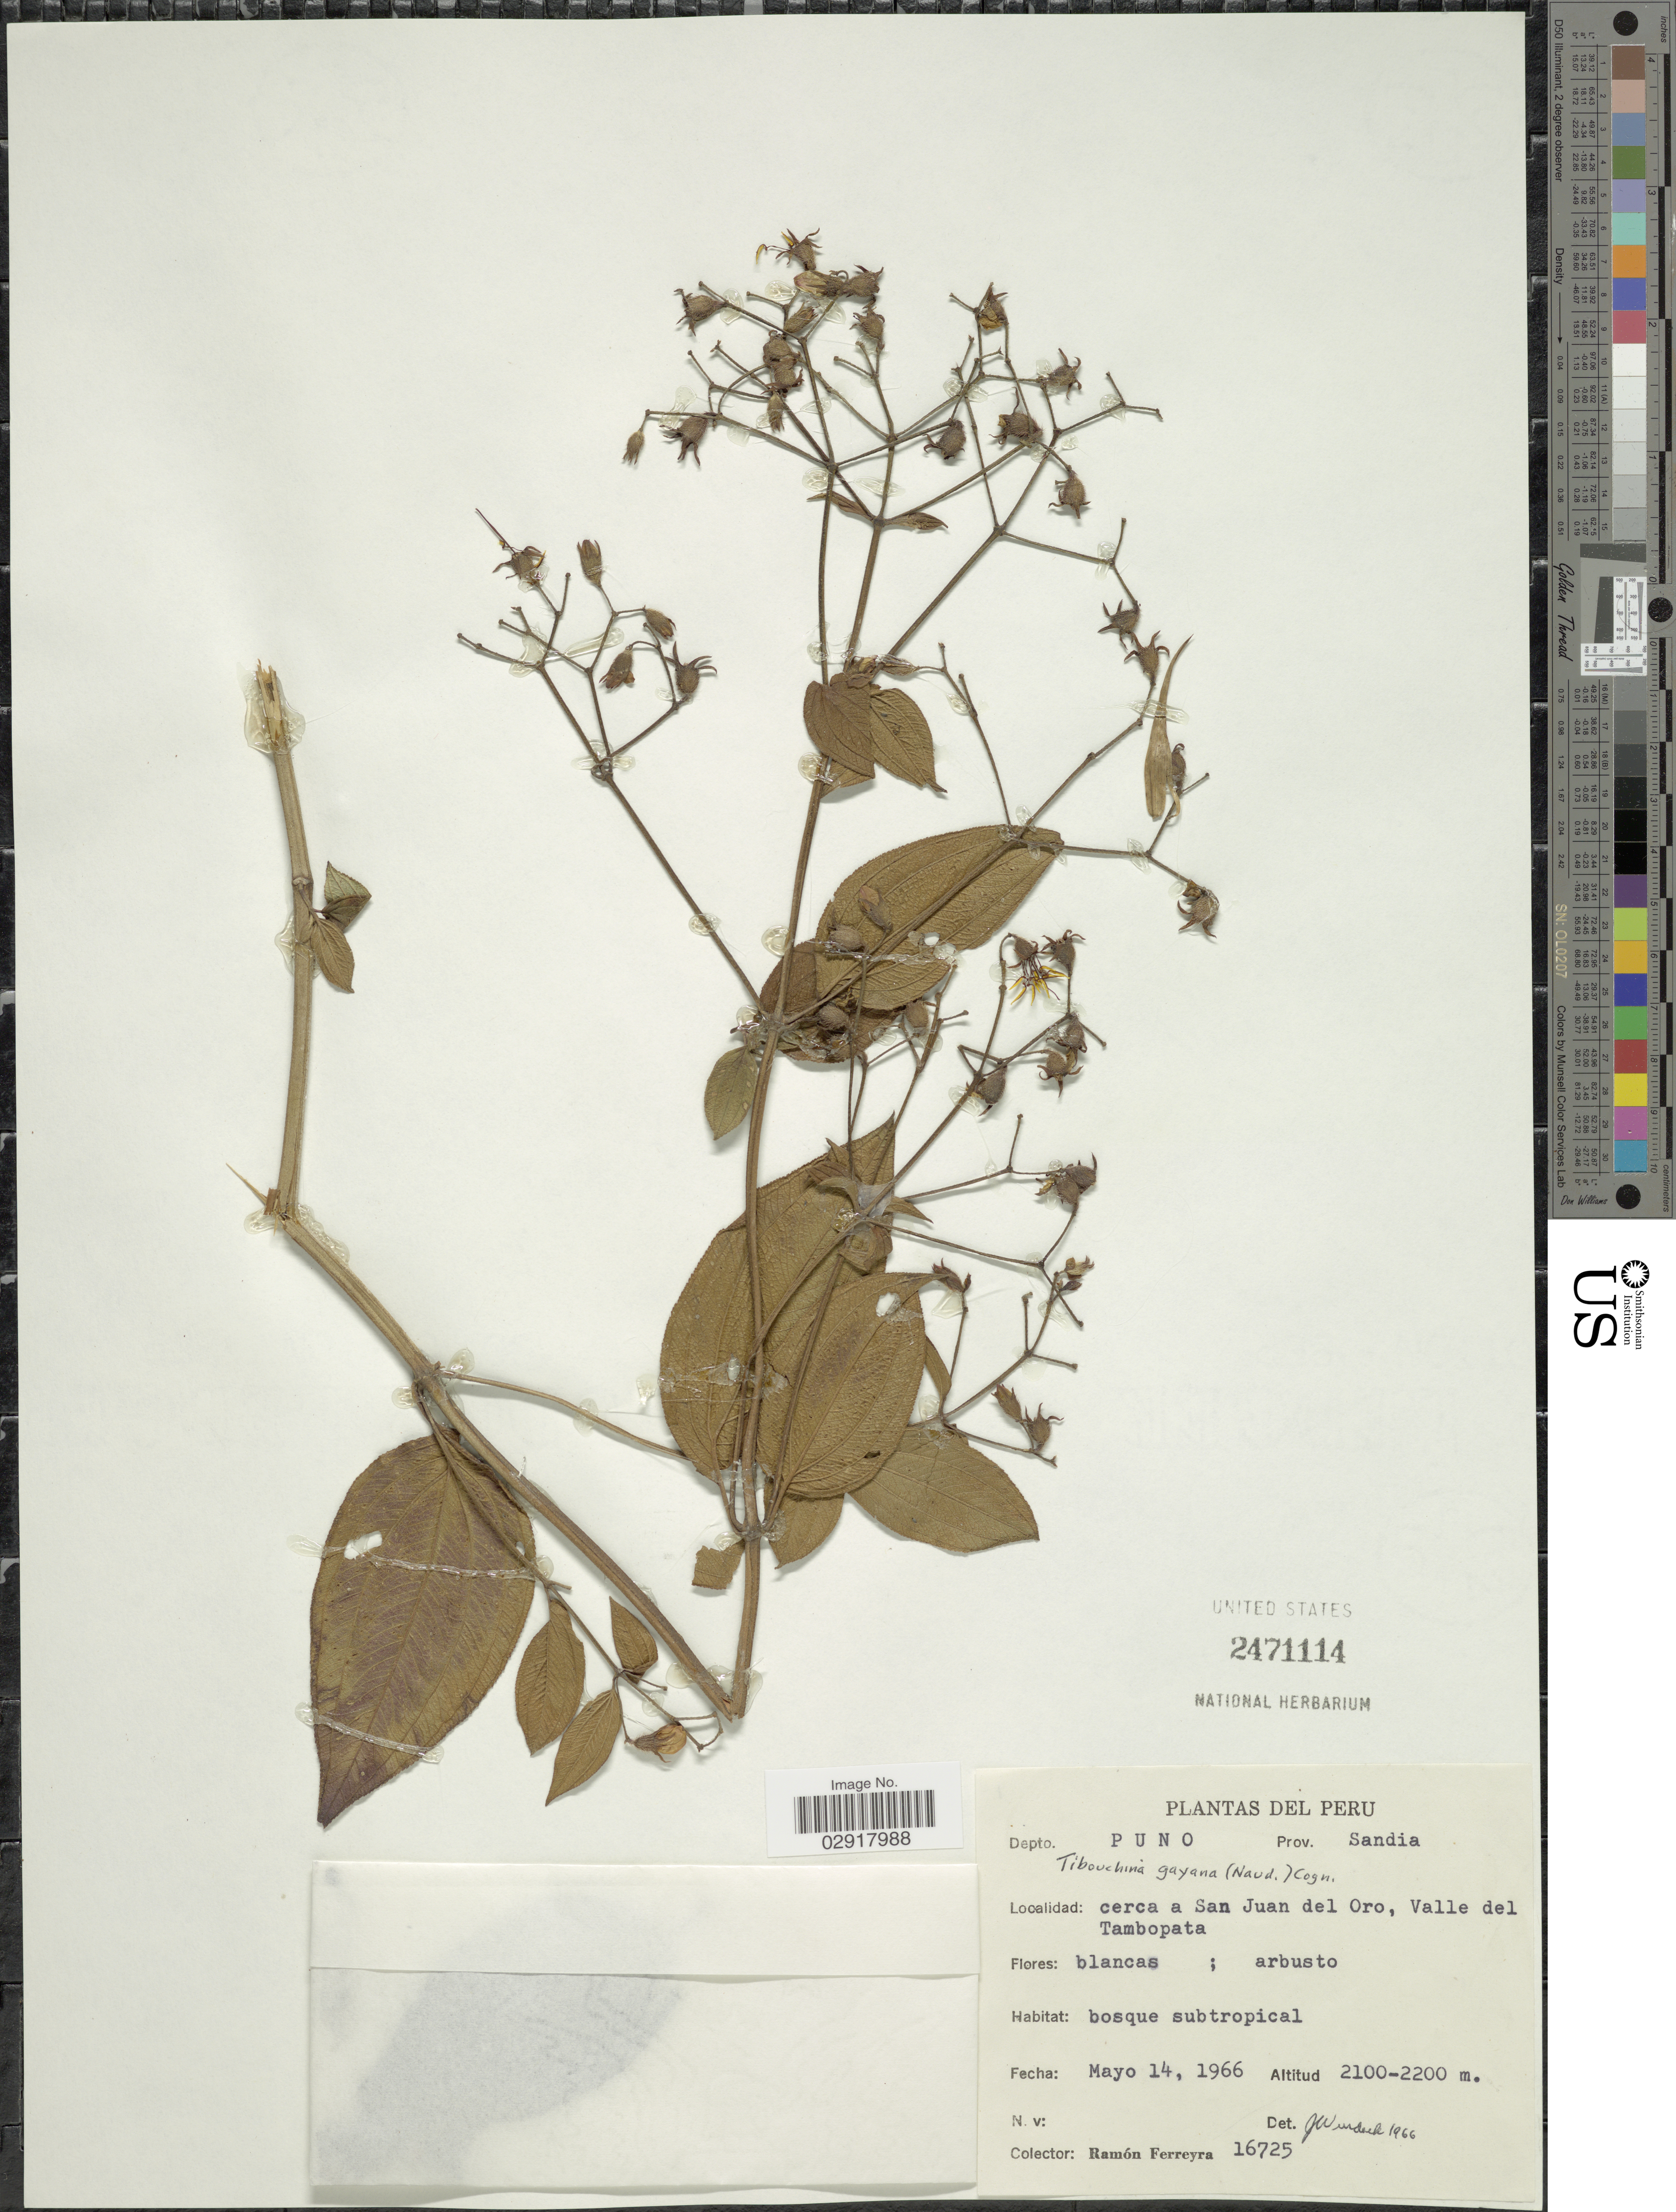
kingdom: Plantae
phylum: Tracheophyta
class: Magnoliopsida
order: Myrtales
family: Melastomataceae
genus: Chaetogastra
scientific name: Chaetogastra gayana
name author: (Naudin) P.J.F. Guim. & Michelang.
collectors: R. A. Ferreyra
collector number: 16725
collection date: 1966-05-14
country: Peru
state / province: Puno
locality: Depto. Puno Prov. Sandia, cerca a San Juan del Oro, Valle del Tambopata.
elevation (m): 2100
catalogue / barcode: US 2471114